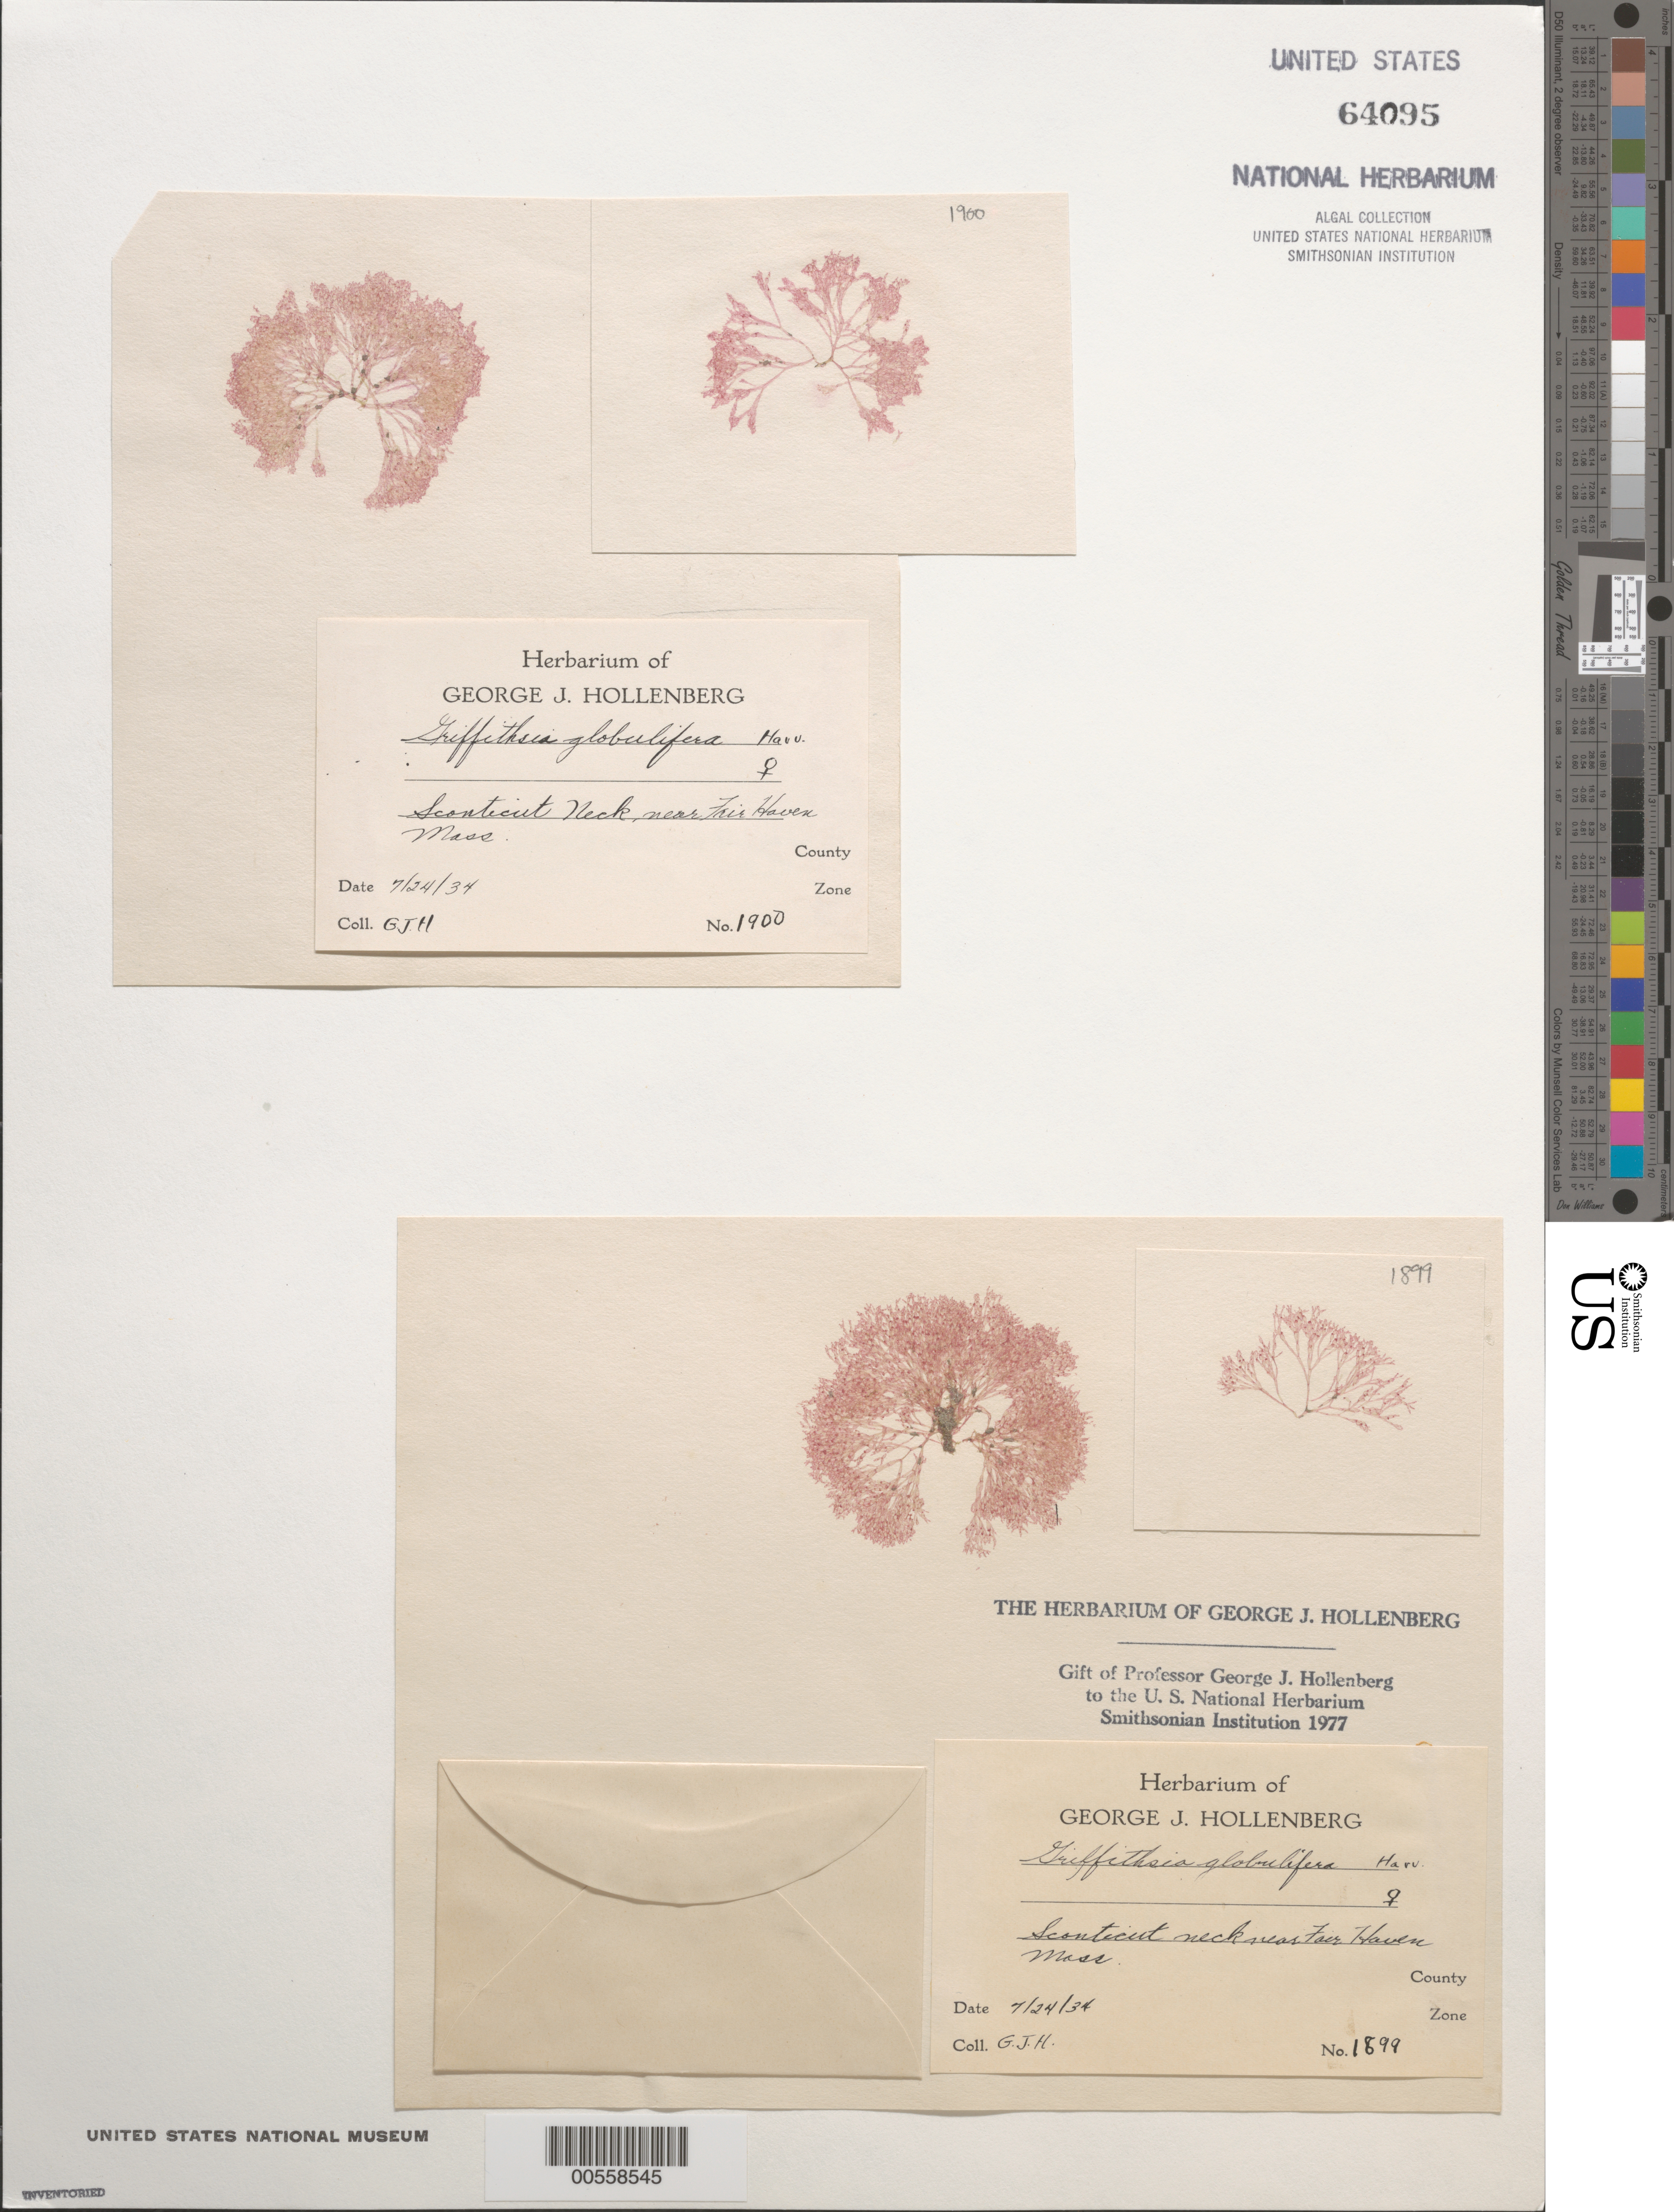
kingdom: Plantae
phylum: Rhodophyta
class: Florideophyceae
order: Ceramiales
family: Wrangeliaceae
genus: Griffithsia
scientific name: Griffithsia globulifera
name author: Harv. ex Kütz.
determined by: Hollenberg, George J.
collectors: G. Hollenberg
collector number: GJH 1899 & GJH 1900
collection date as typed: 24 Jul 1934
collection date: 1934-07-24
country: United States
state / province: Massachusetts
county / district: Bristol County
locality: Sconticut Neck near Fairhaven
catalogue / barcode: US 64095